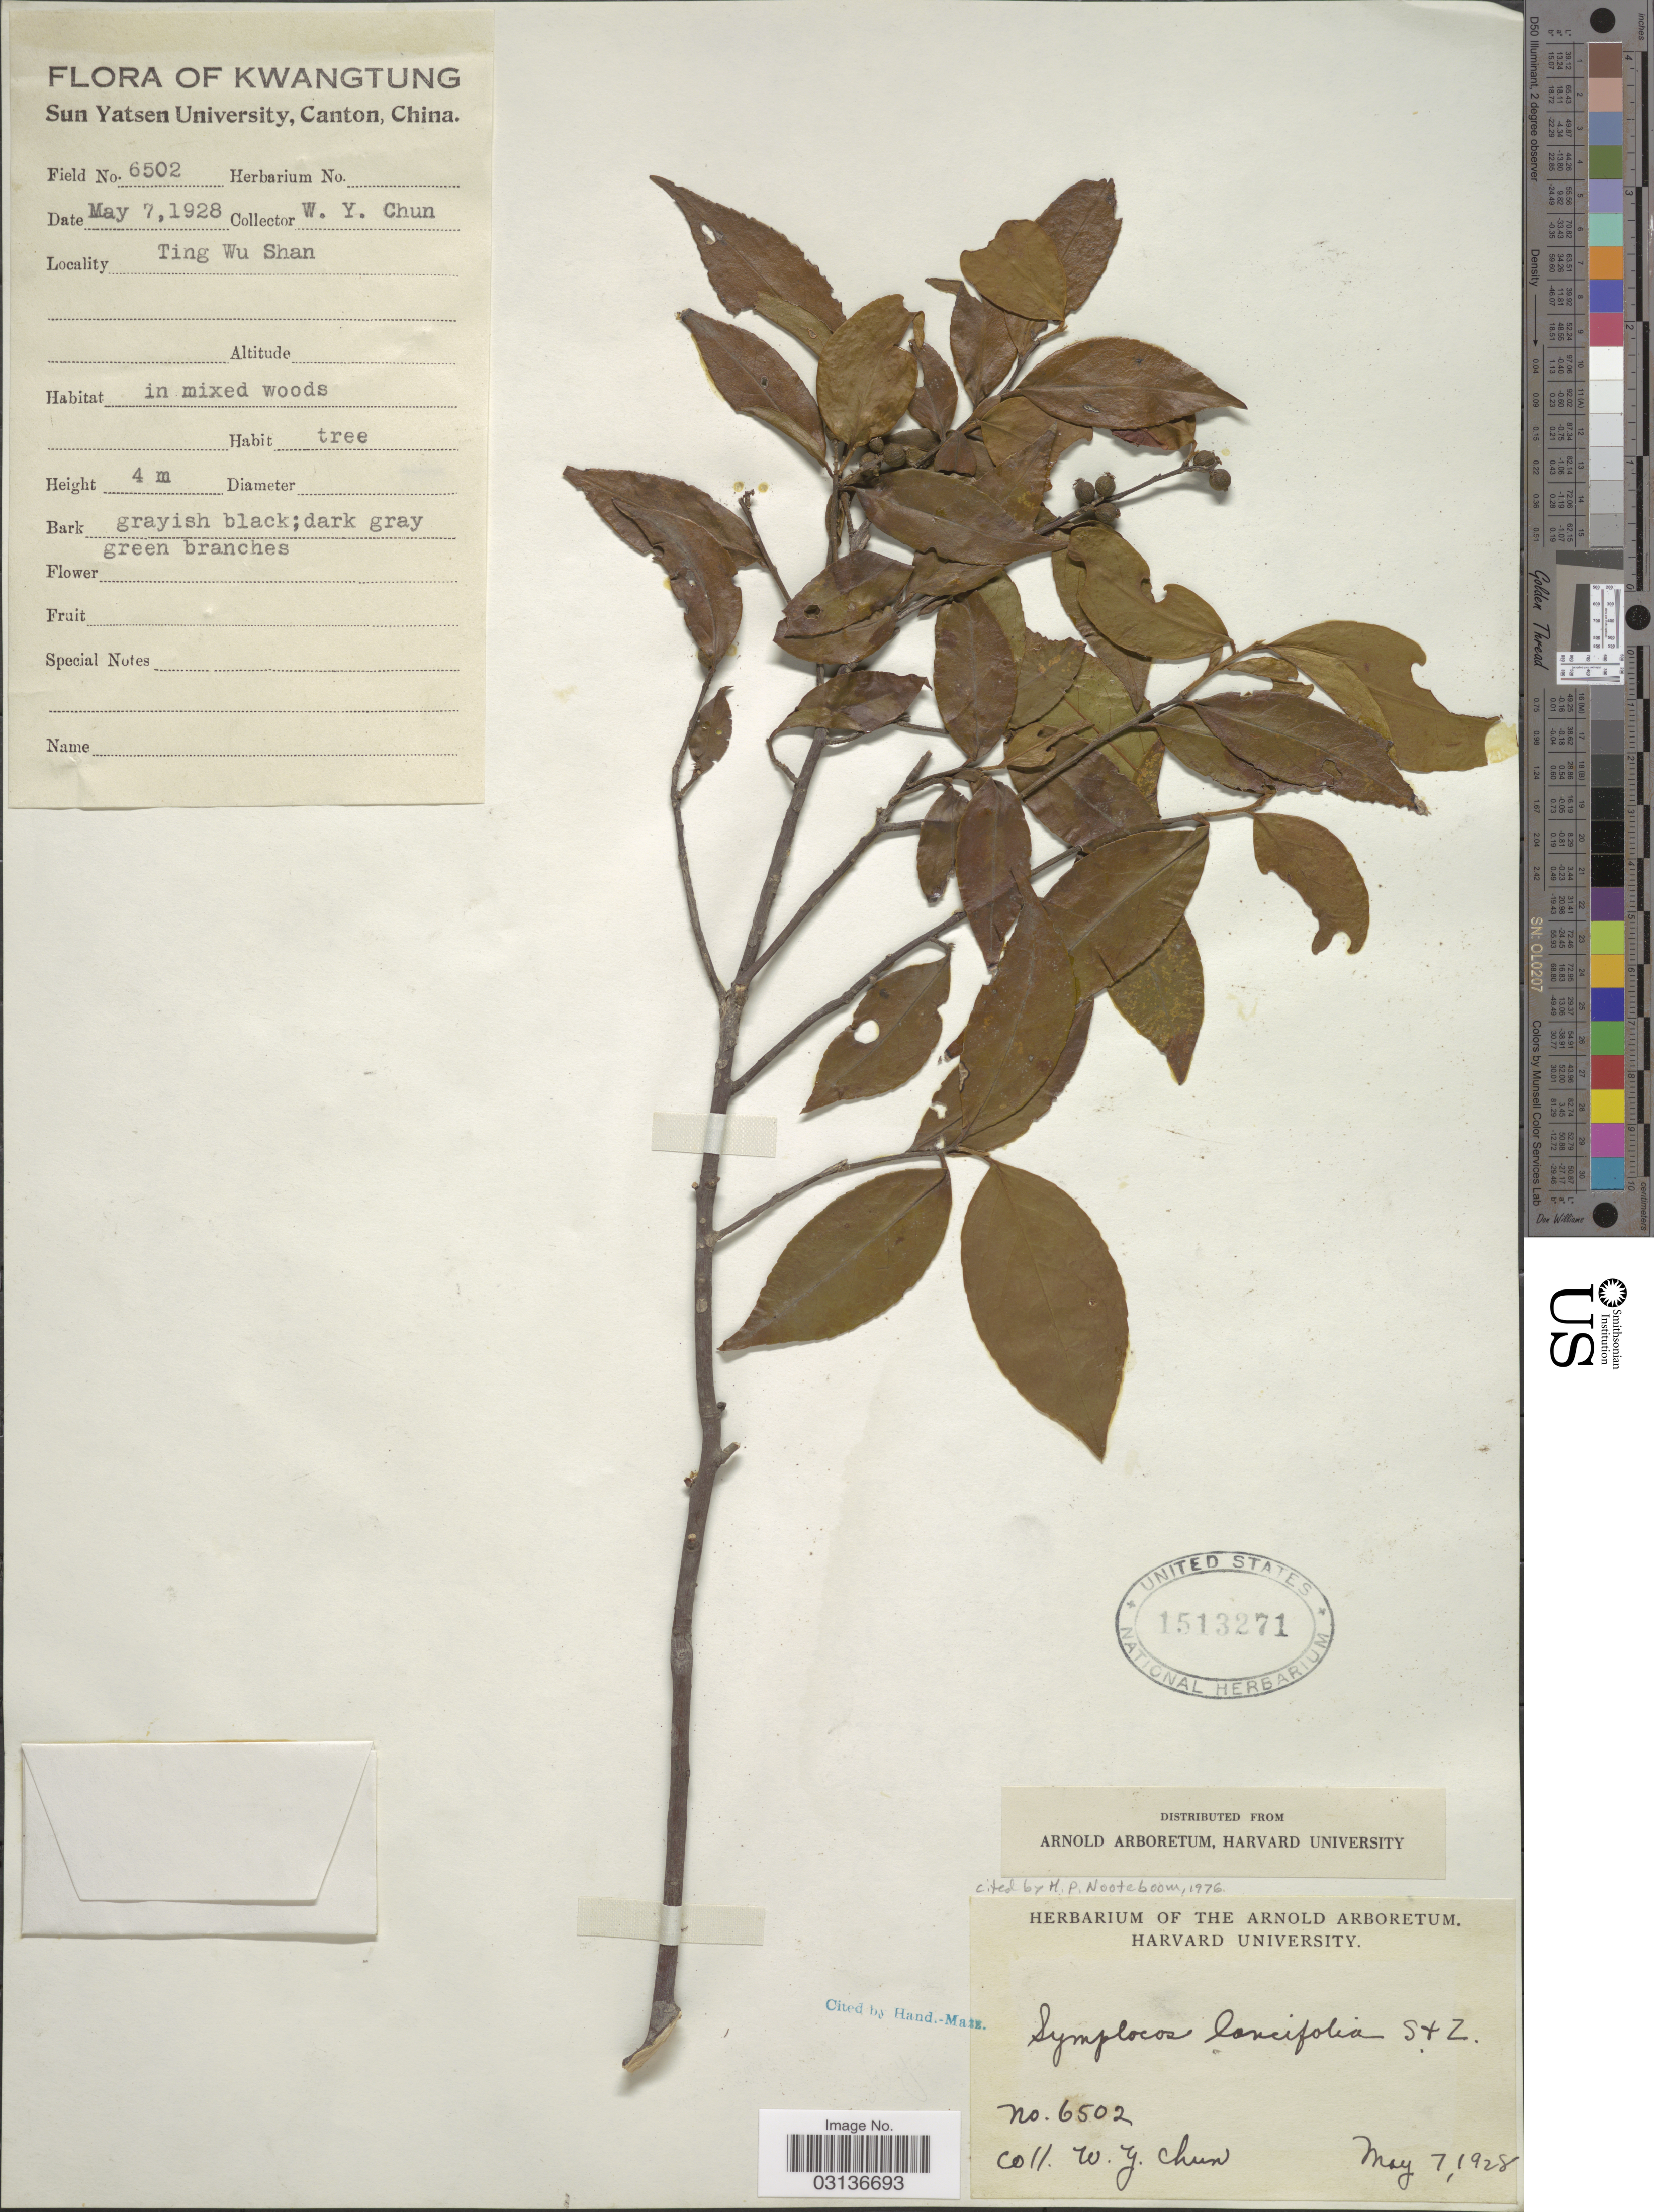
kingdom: Plantae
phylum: Tracheophyta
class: Magnoliopsida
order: Ericales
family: Symplocaceae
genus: Symplocos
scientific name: Symplocos lancifolia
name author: Siebert & Zucc.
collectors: W. Y. Chun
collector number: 6502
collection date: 1928-05-07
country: China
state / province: Guangdong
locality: Kwangtung. Ting Wu Shan.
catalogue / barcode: US 1513271